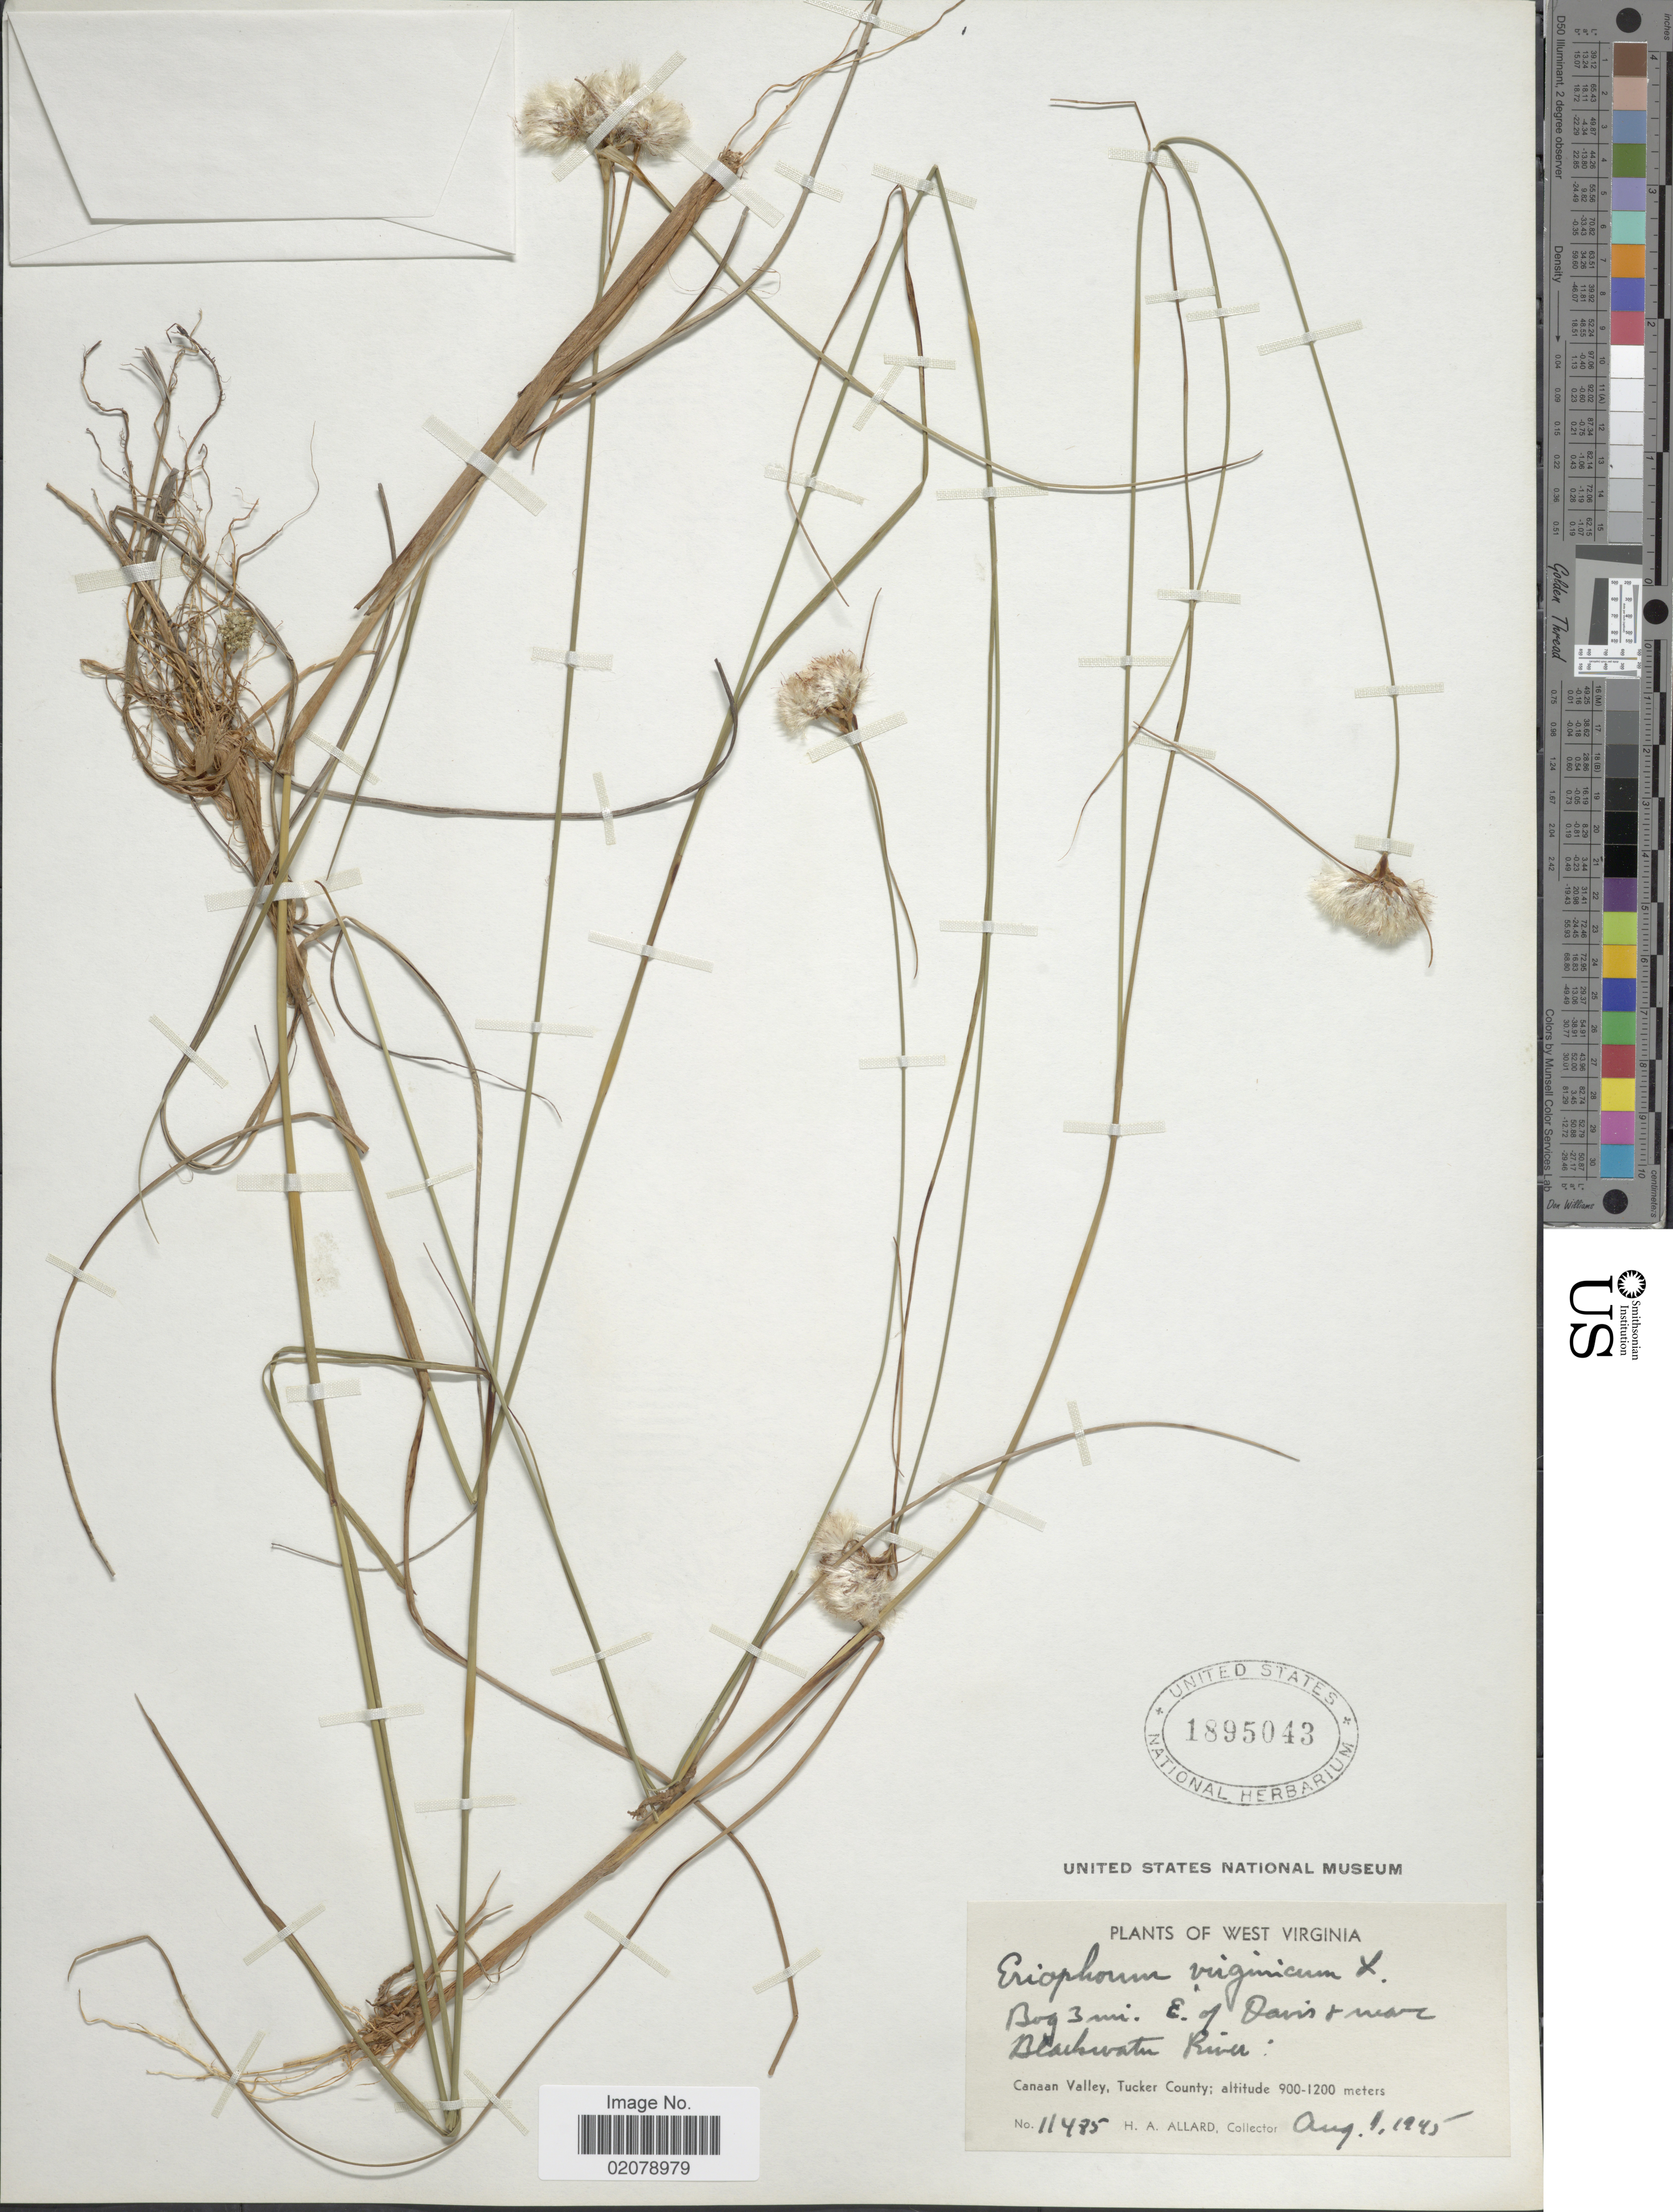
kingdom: Plantae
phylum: Tracheophyta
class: Liliopsida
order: Poales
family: Cyperaceae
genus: Eriophorum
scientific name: Eriophorum virginicum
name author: L.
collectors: H. A. Allard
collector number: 11485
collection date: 1945-08-01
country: United States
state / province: West Virginia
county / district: Tucker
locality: Bog 3 mi. E of Davis & near Blackwater River, Canaan Valley, Tucker County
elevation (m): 900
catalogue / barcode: US 1895043